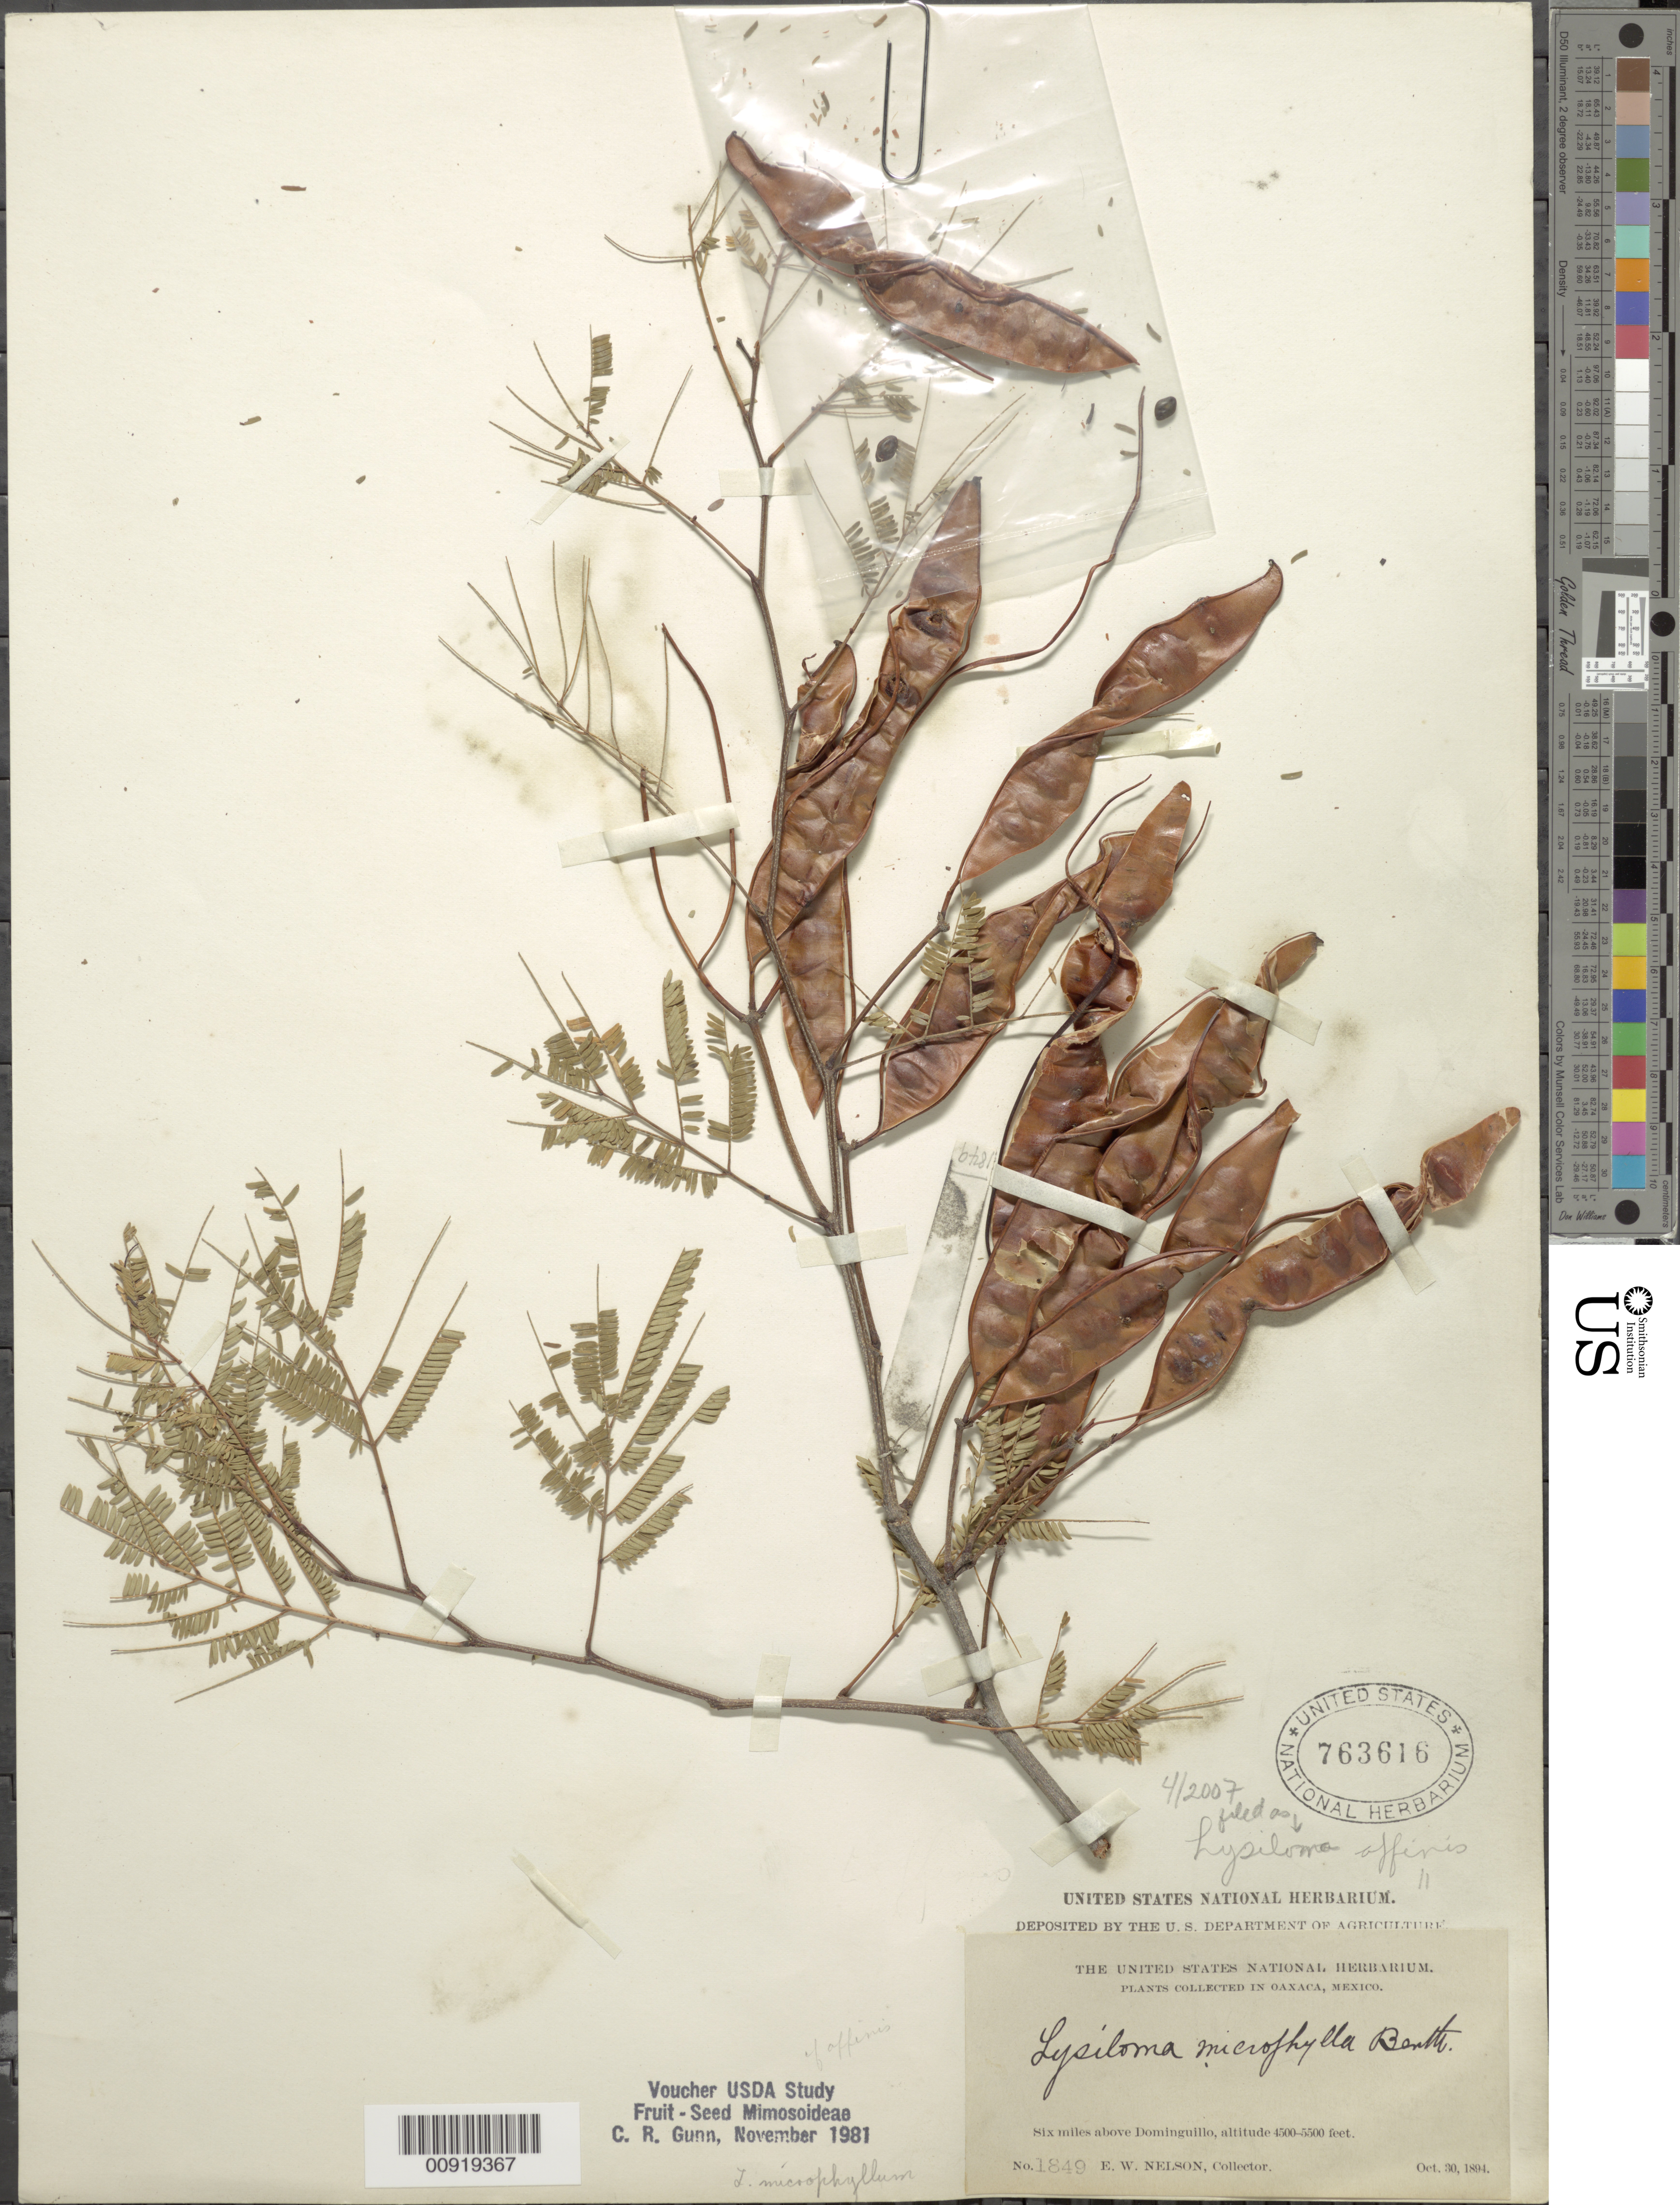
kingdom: Plantae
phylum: Tracheophyta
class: Magnoliopsida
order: Fabales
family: Fabaceae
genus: Lysiloma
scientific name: Lysiloma affine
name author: Britton & Rose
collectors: E. W. Nelson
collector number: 1849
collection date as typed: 30 Oct 1894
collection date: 1894-10-30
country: Mexico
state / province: Oaxaca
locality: Six miles above Dominguillo.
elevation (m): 1372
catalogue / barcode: US 763616